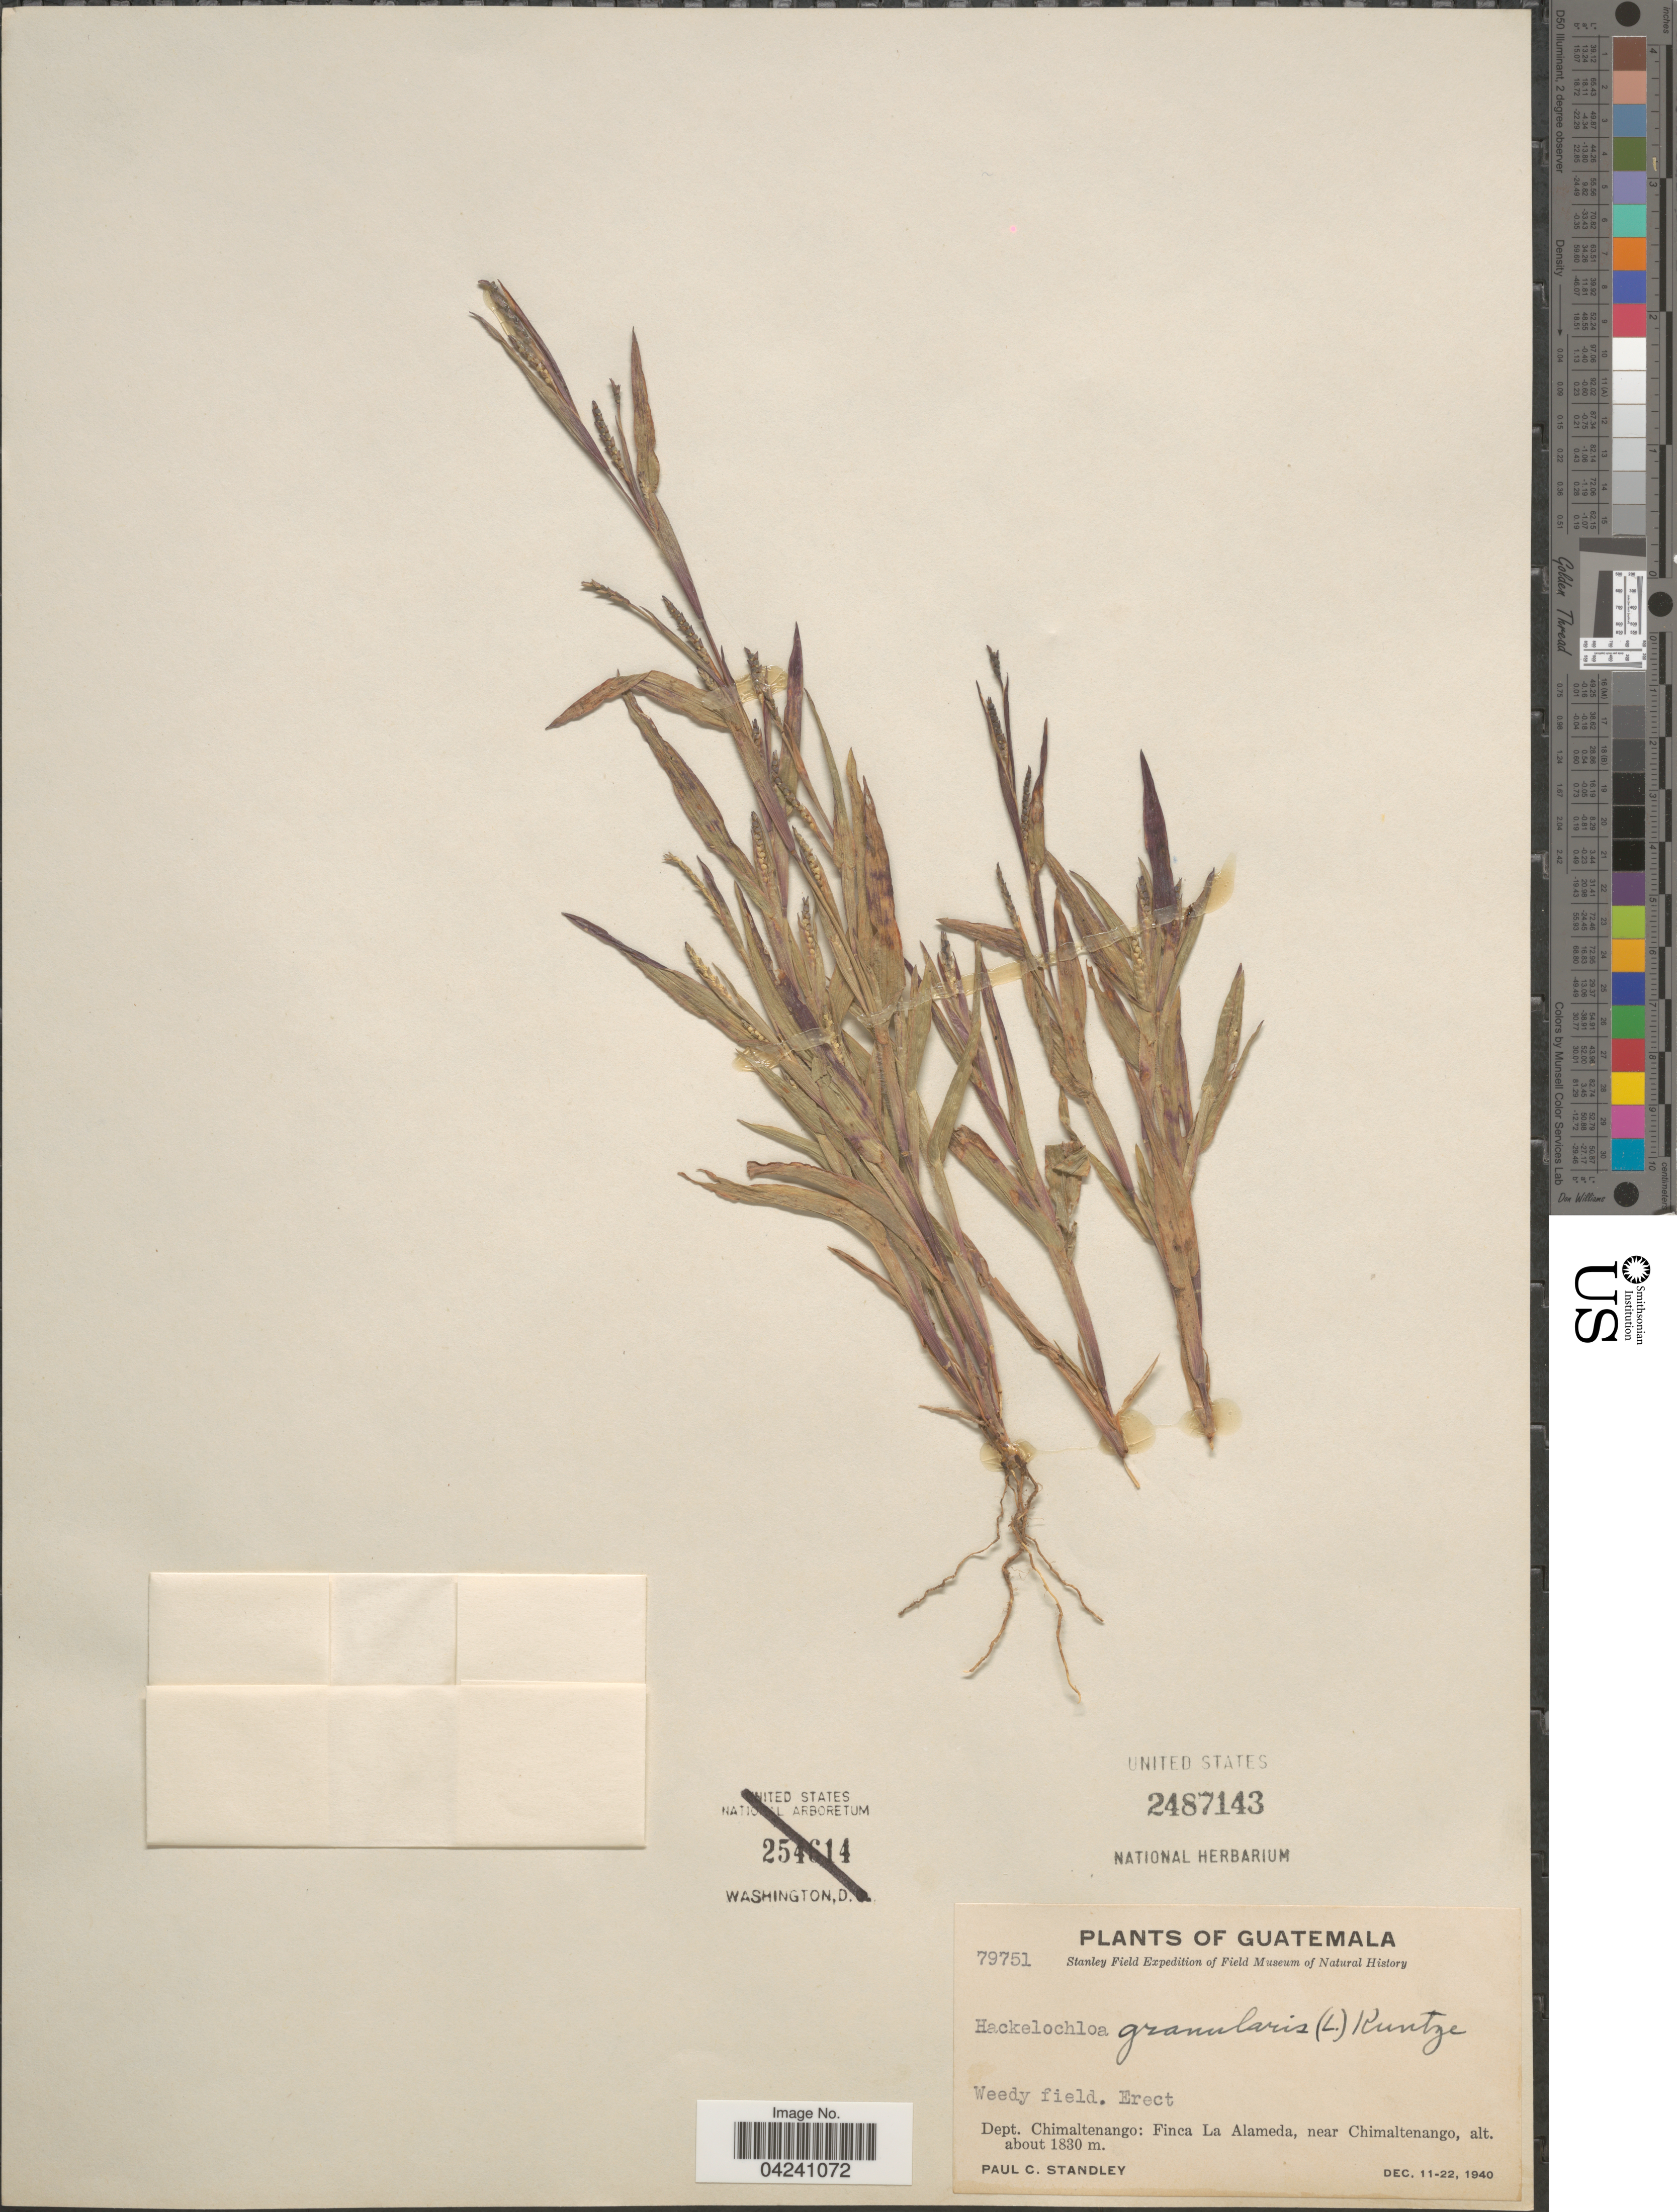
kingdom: Plantae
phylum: Tracheophyta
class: Liliopsida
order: Poales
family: Poaceae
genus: Hackelochloa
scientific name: Hackelochloa granularis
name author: (L.) Kuntze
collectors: P. C. Standley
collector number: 79751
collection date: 1940-12-11/1940-12-22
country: Guatemala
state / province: Chimaltenango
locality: Stanley Field Expedition. Dept. Chimaltenango: Finca La Alameda, near Chimaltenango.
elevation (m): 1830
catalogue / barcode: US 2487143